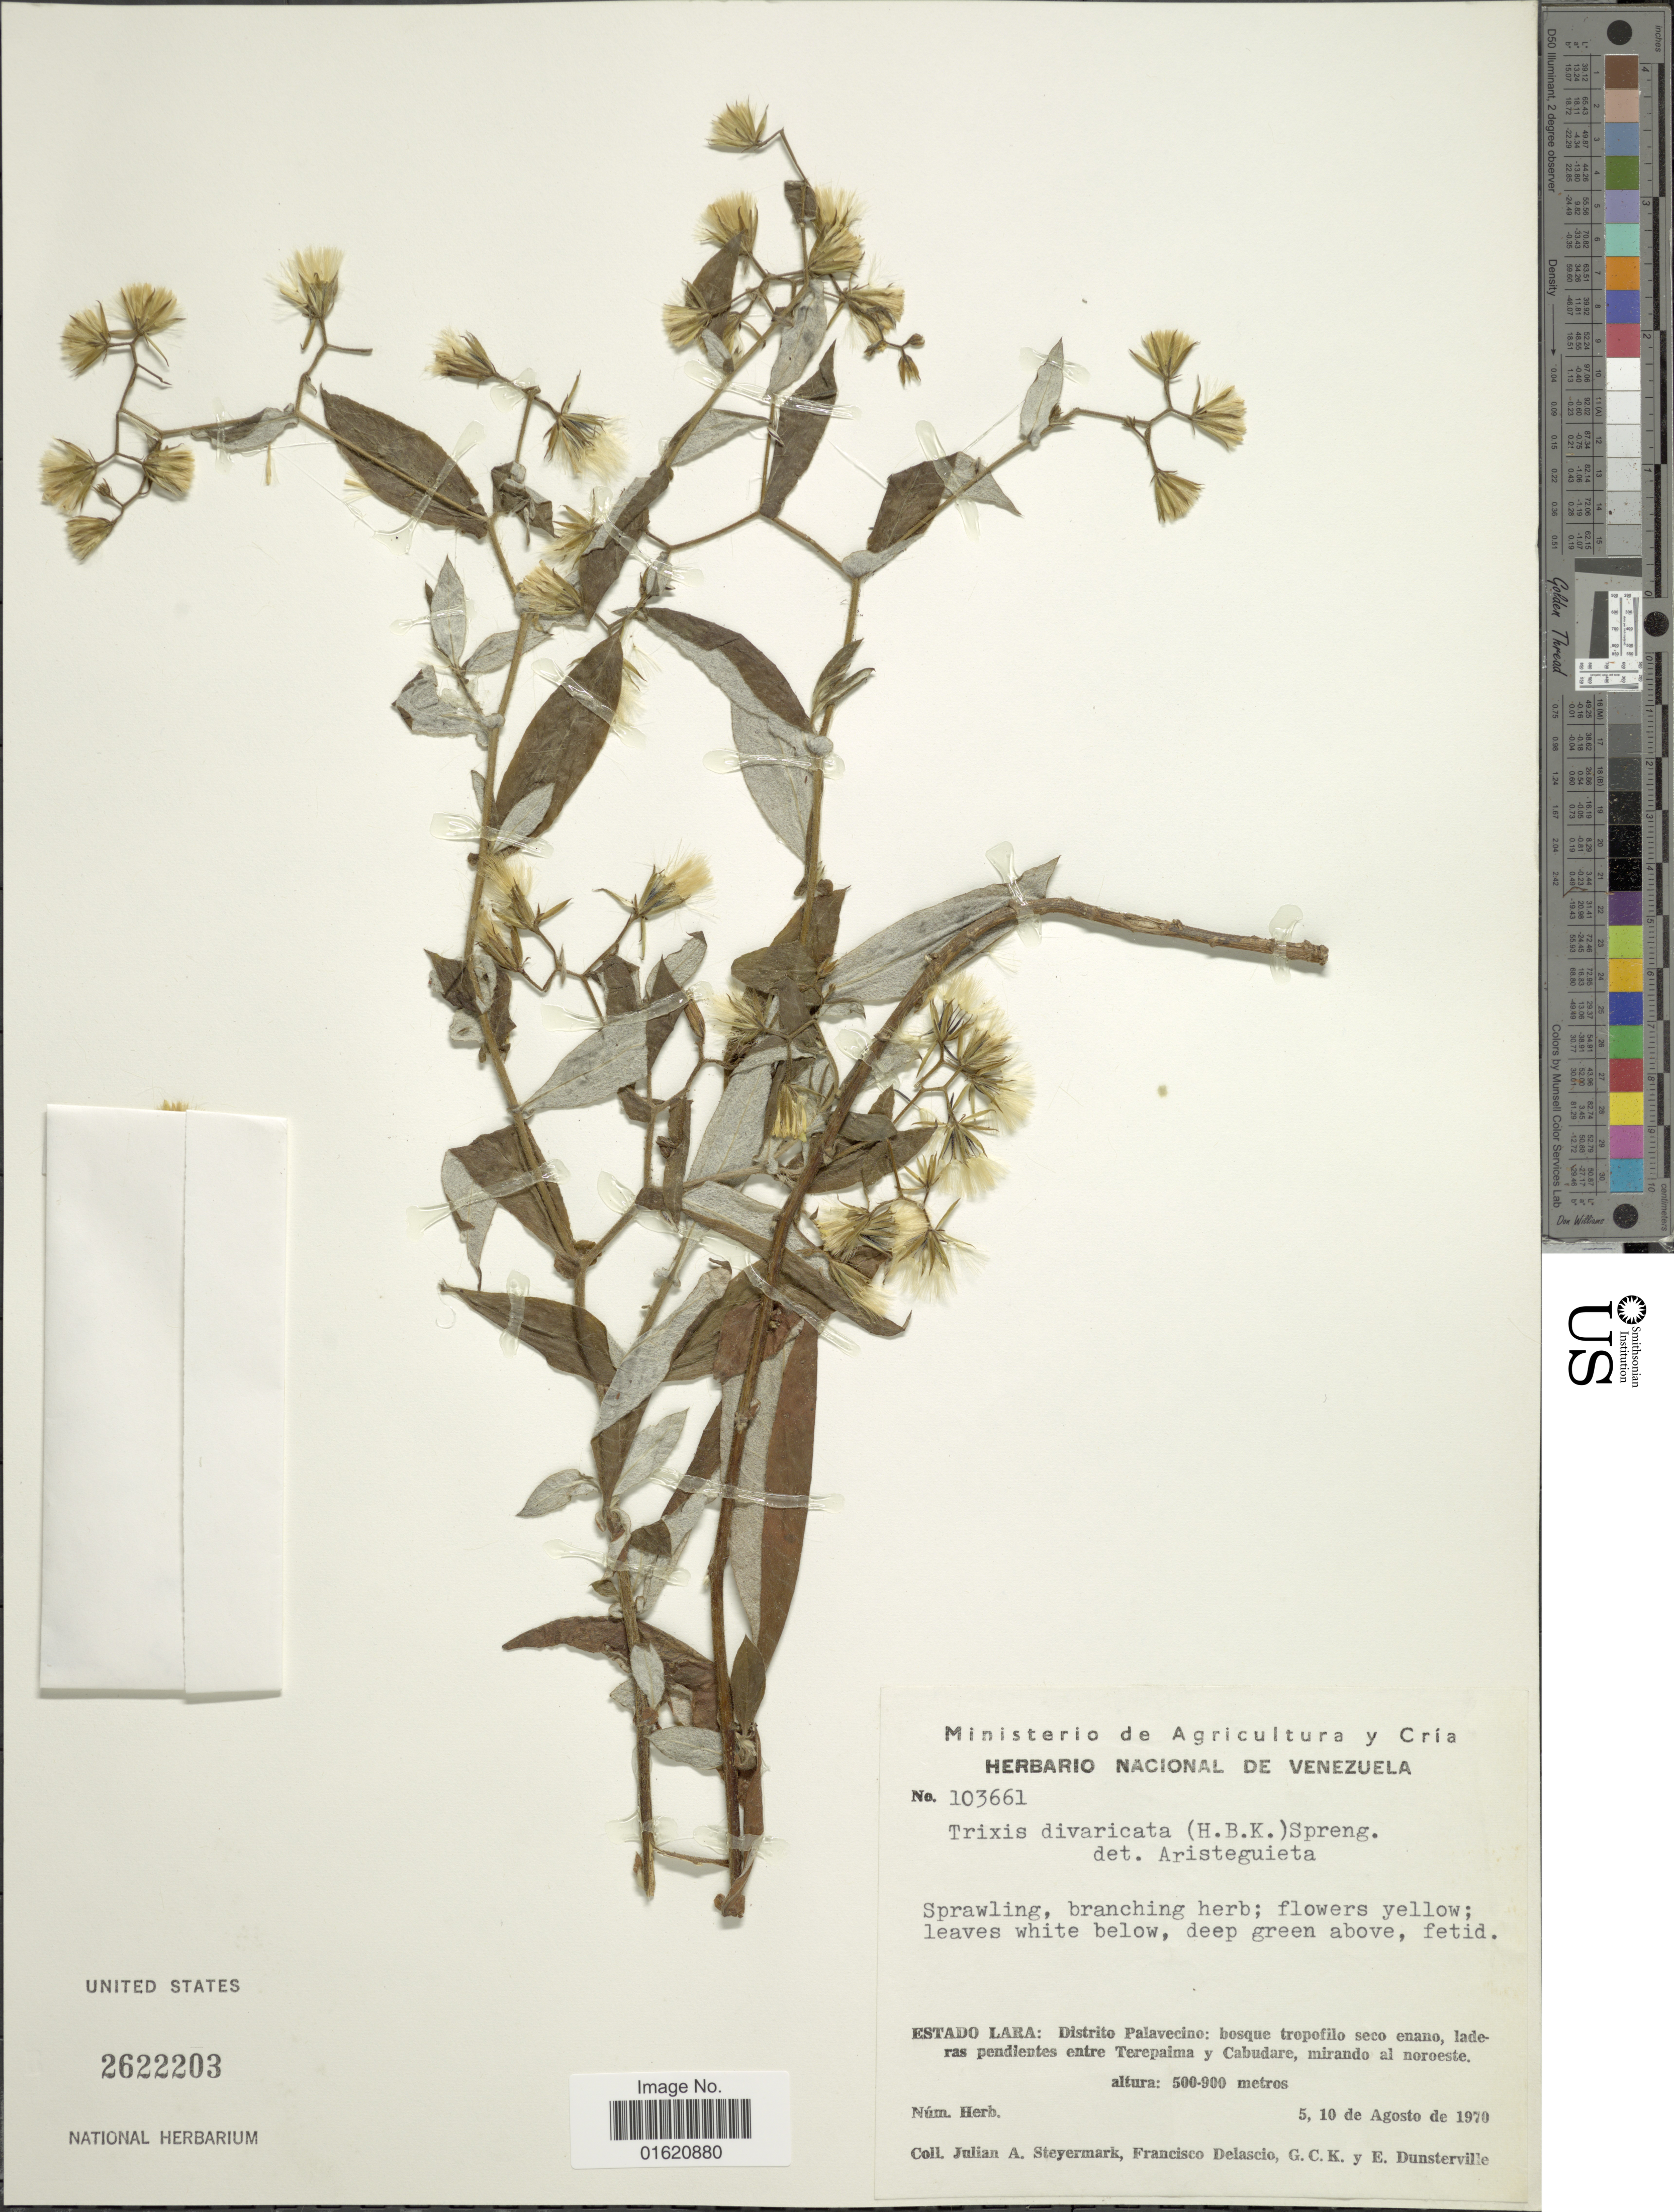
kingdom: Plantae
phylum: Tracheophyta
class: Magnoliopsida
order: Asterales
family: Asteraceae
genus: Trixis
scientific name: Trixis antimenorrhoea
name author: (Schrank) Mart. ex Kuntze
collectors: J. Steyermark, F. Delascio C., G. C. K. Dunsterville & E. Dunsterville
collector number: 103661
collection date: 1970-08-04/1970-08-10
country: Venezuela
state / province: Lara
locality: Distrito Palavecino: bosque tropofilo seco enano, laderas pendientes entre Terepaima y Cabudare, mirando al noroeste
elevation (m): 500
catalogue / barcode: US 2622203